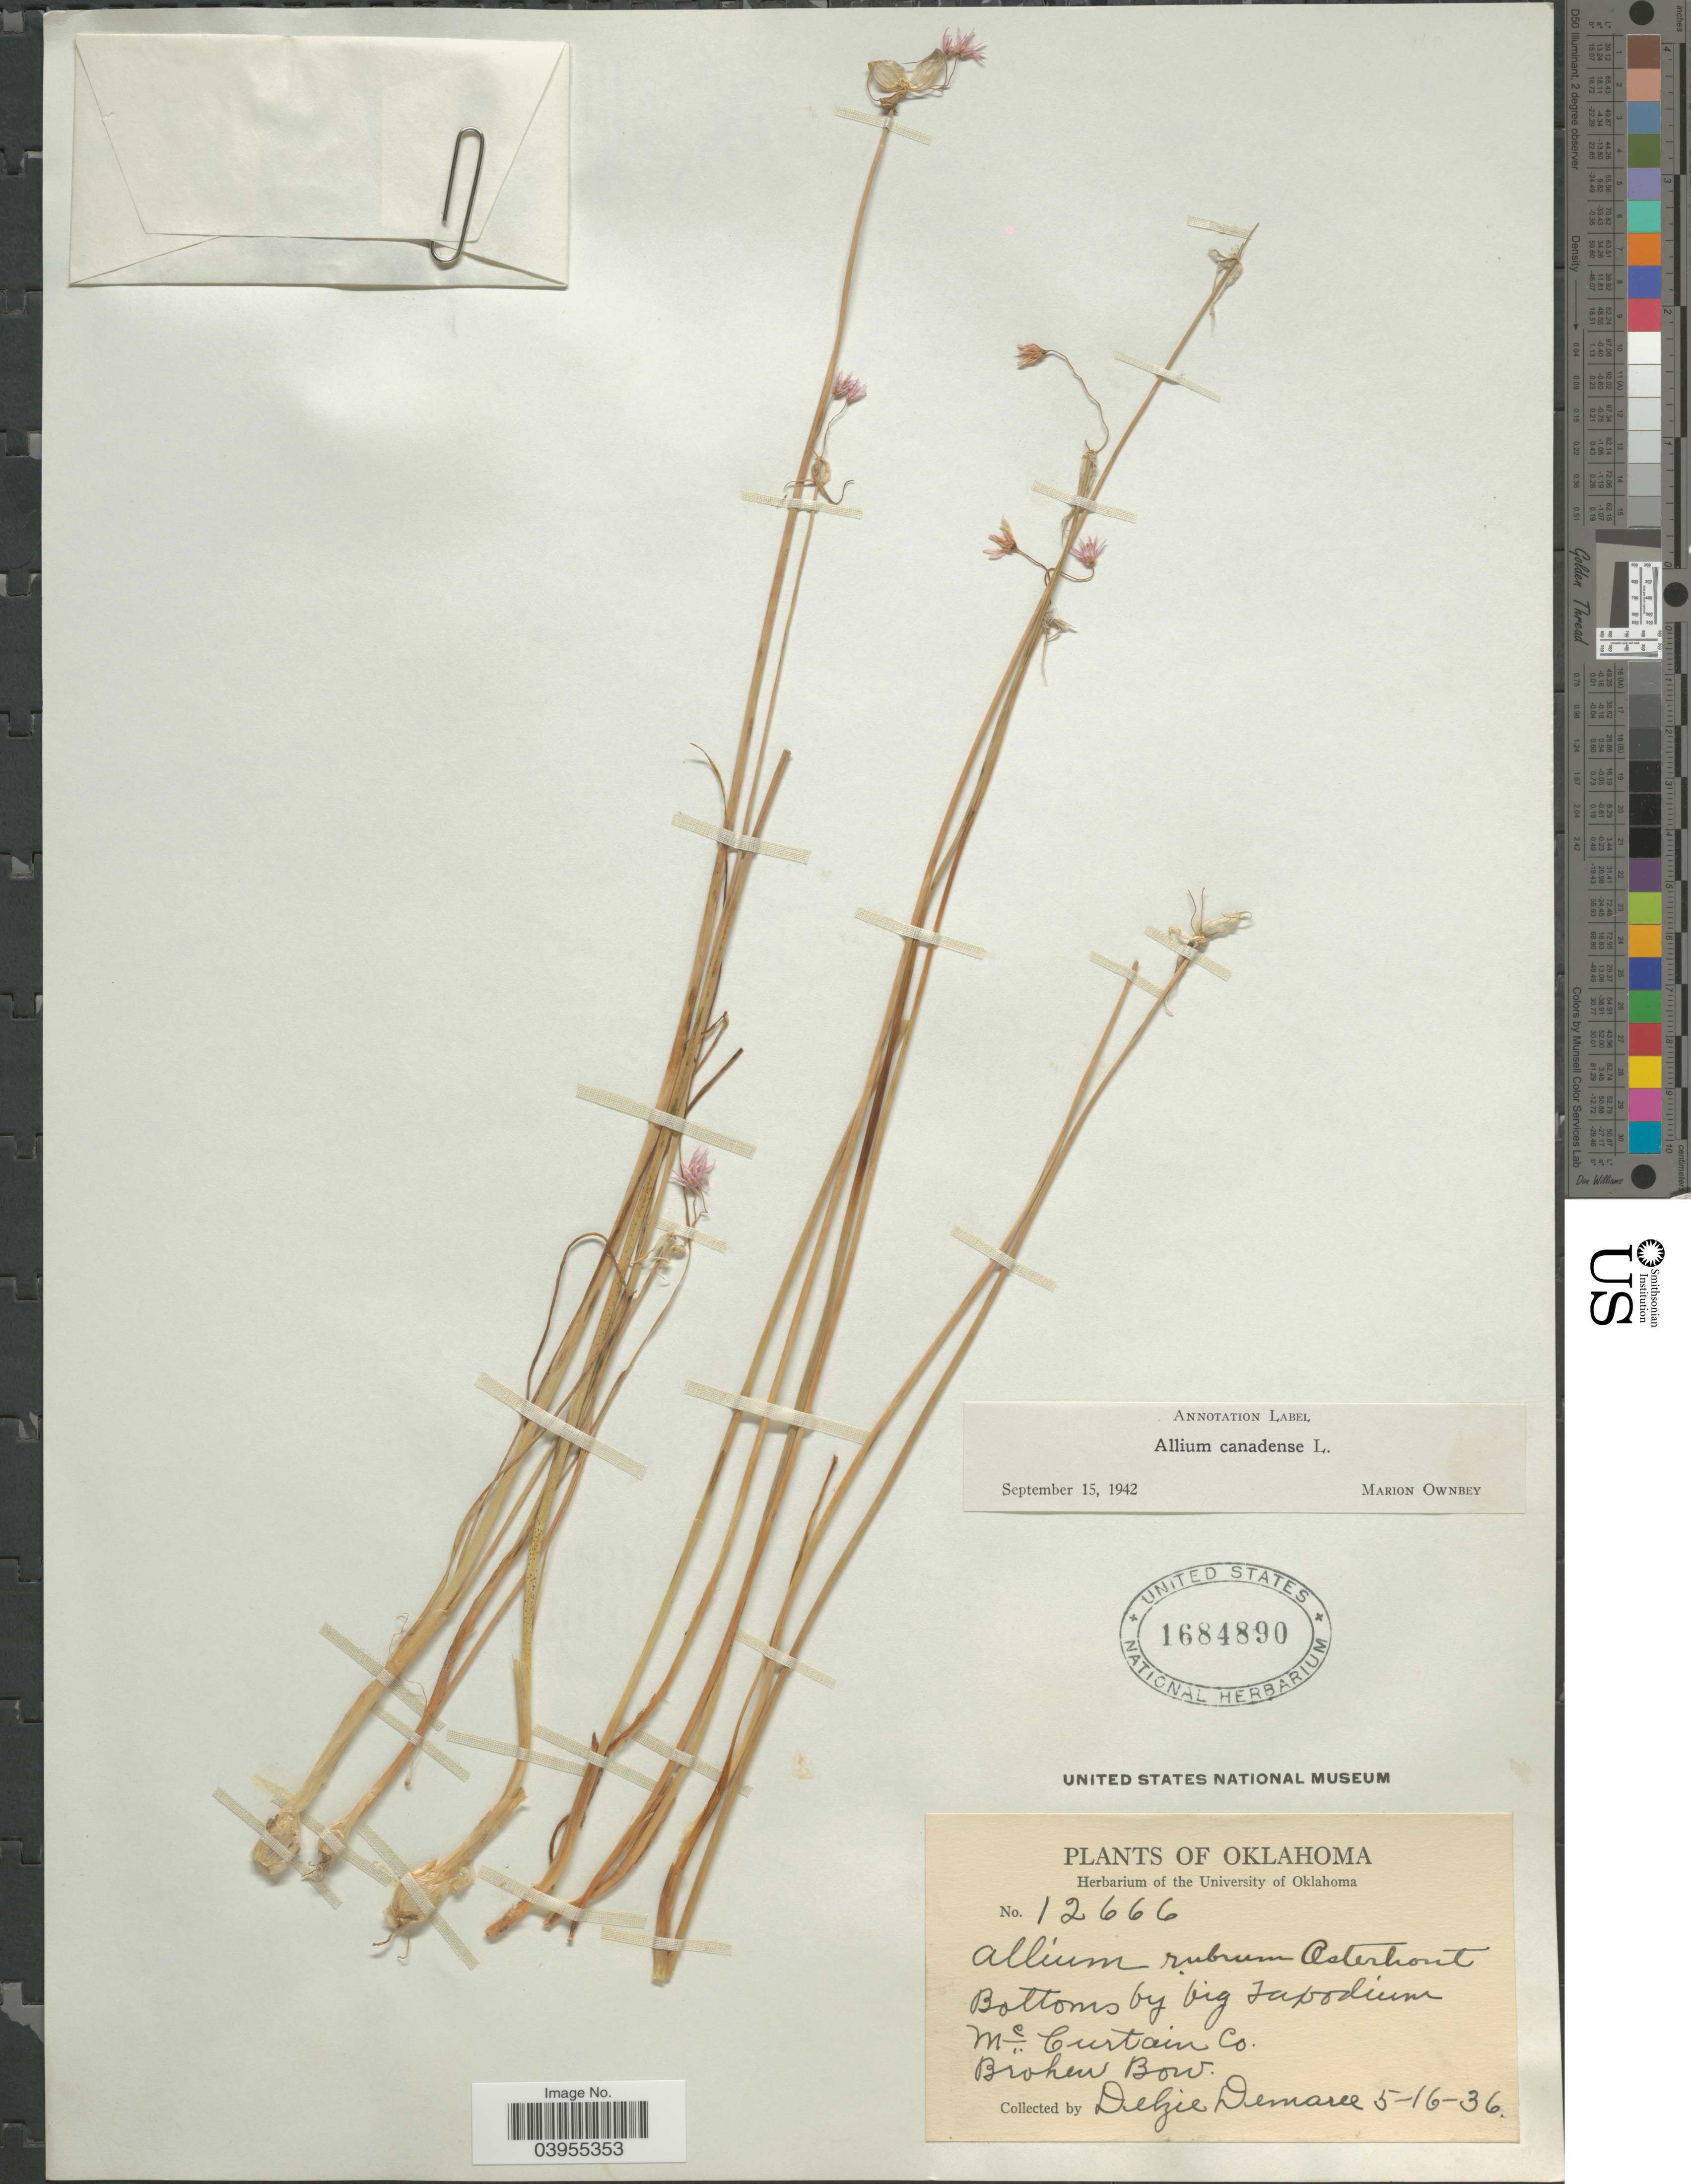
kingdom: Plantae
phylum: Tracheophyta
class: Liliopsida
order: Asparagales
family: Amaryllidaceae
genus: Allium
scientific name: Allium canadense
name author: L.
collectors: D. Demaree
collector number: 12666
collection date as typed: Transcribed d/m/y: 16/5/36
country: United States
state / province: Oklahoma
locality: Bottoms by big taxodium. McCurtain Co. Broken Bow.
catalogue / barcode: US 1684890